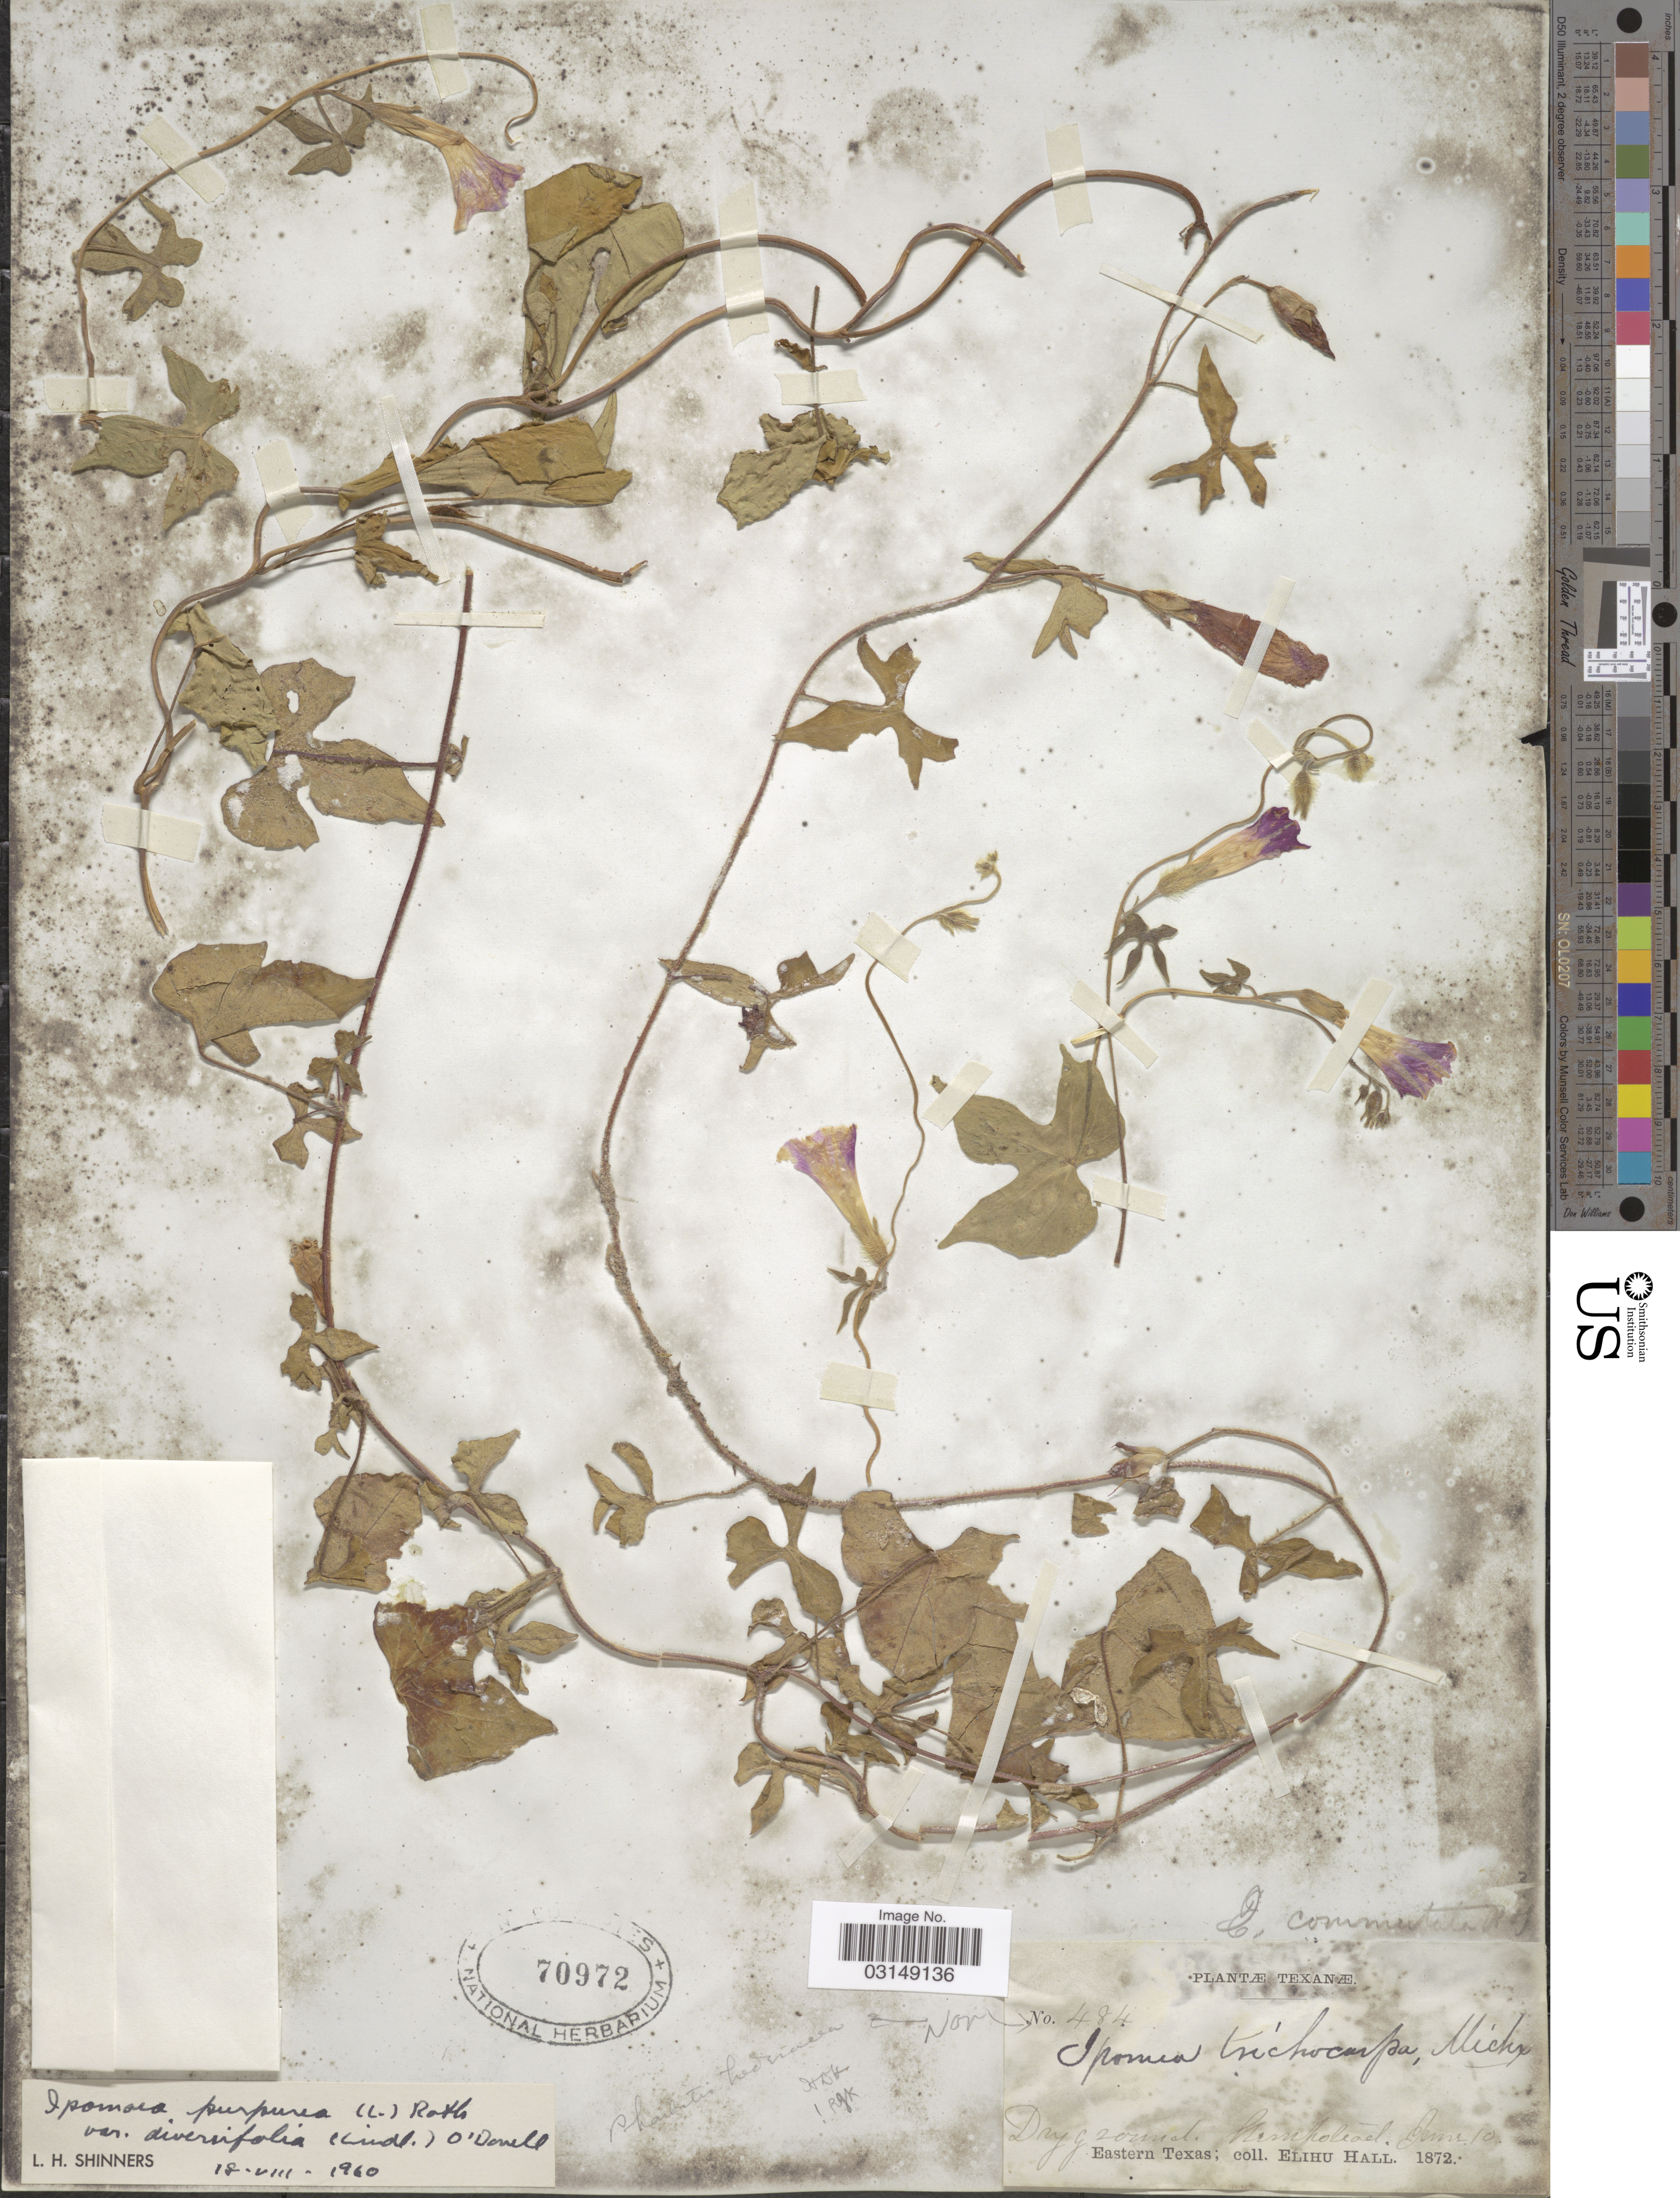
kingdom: Plantae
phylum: Tracheophyta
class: Magnoliopsida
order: Solanales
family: Convolvulaceae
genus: Ipomoea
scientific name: Ipomoea purpurea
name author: (L.) Roth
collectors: E. Hall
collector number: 484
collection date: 1872-06-10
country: United States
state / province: Texas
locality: Hempstead. Eastern Texas.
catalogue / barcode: US 70972